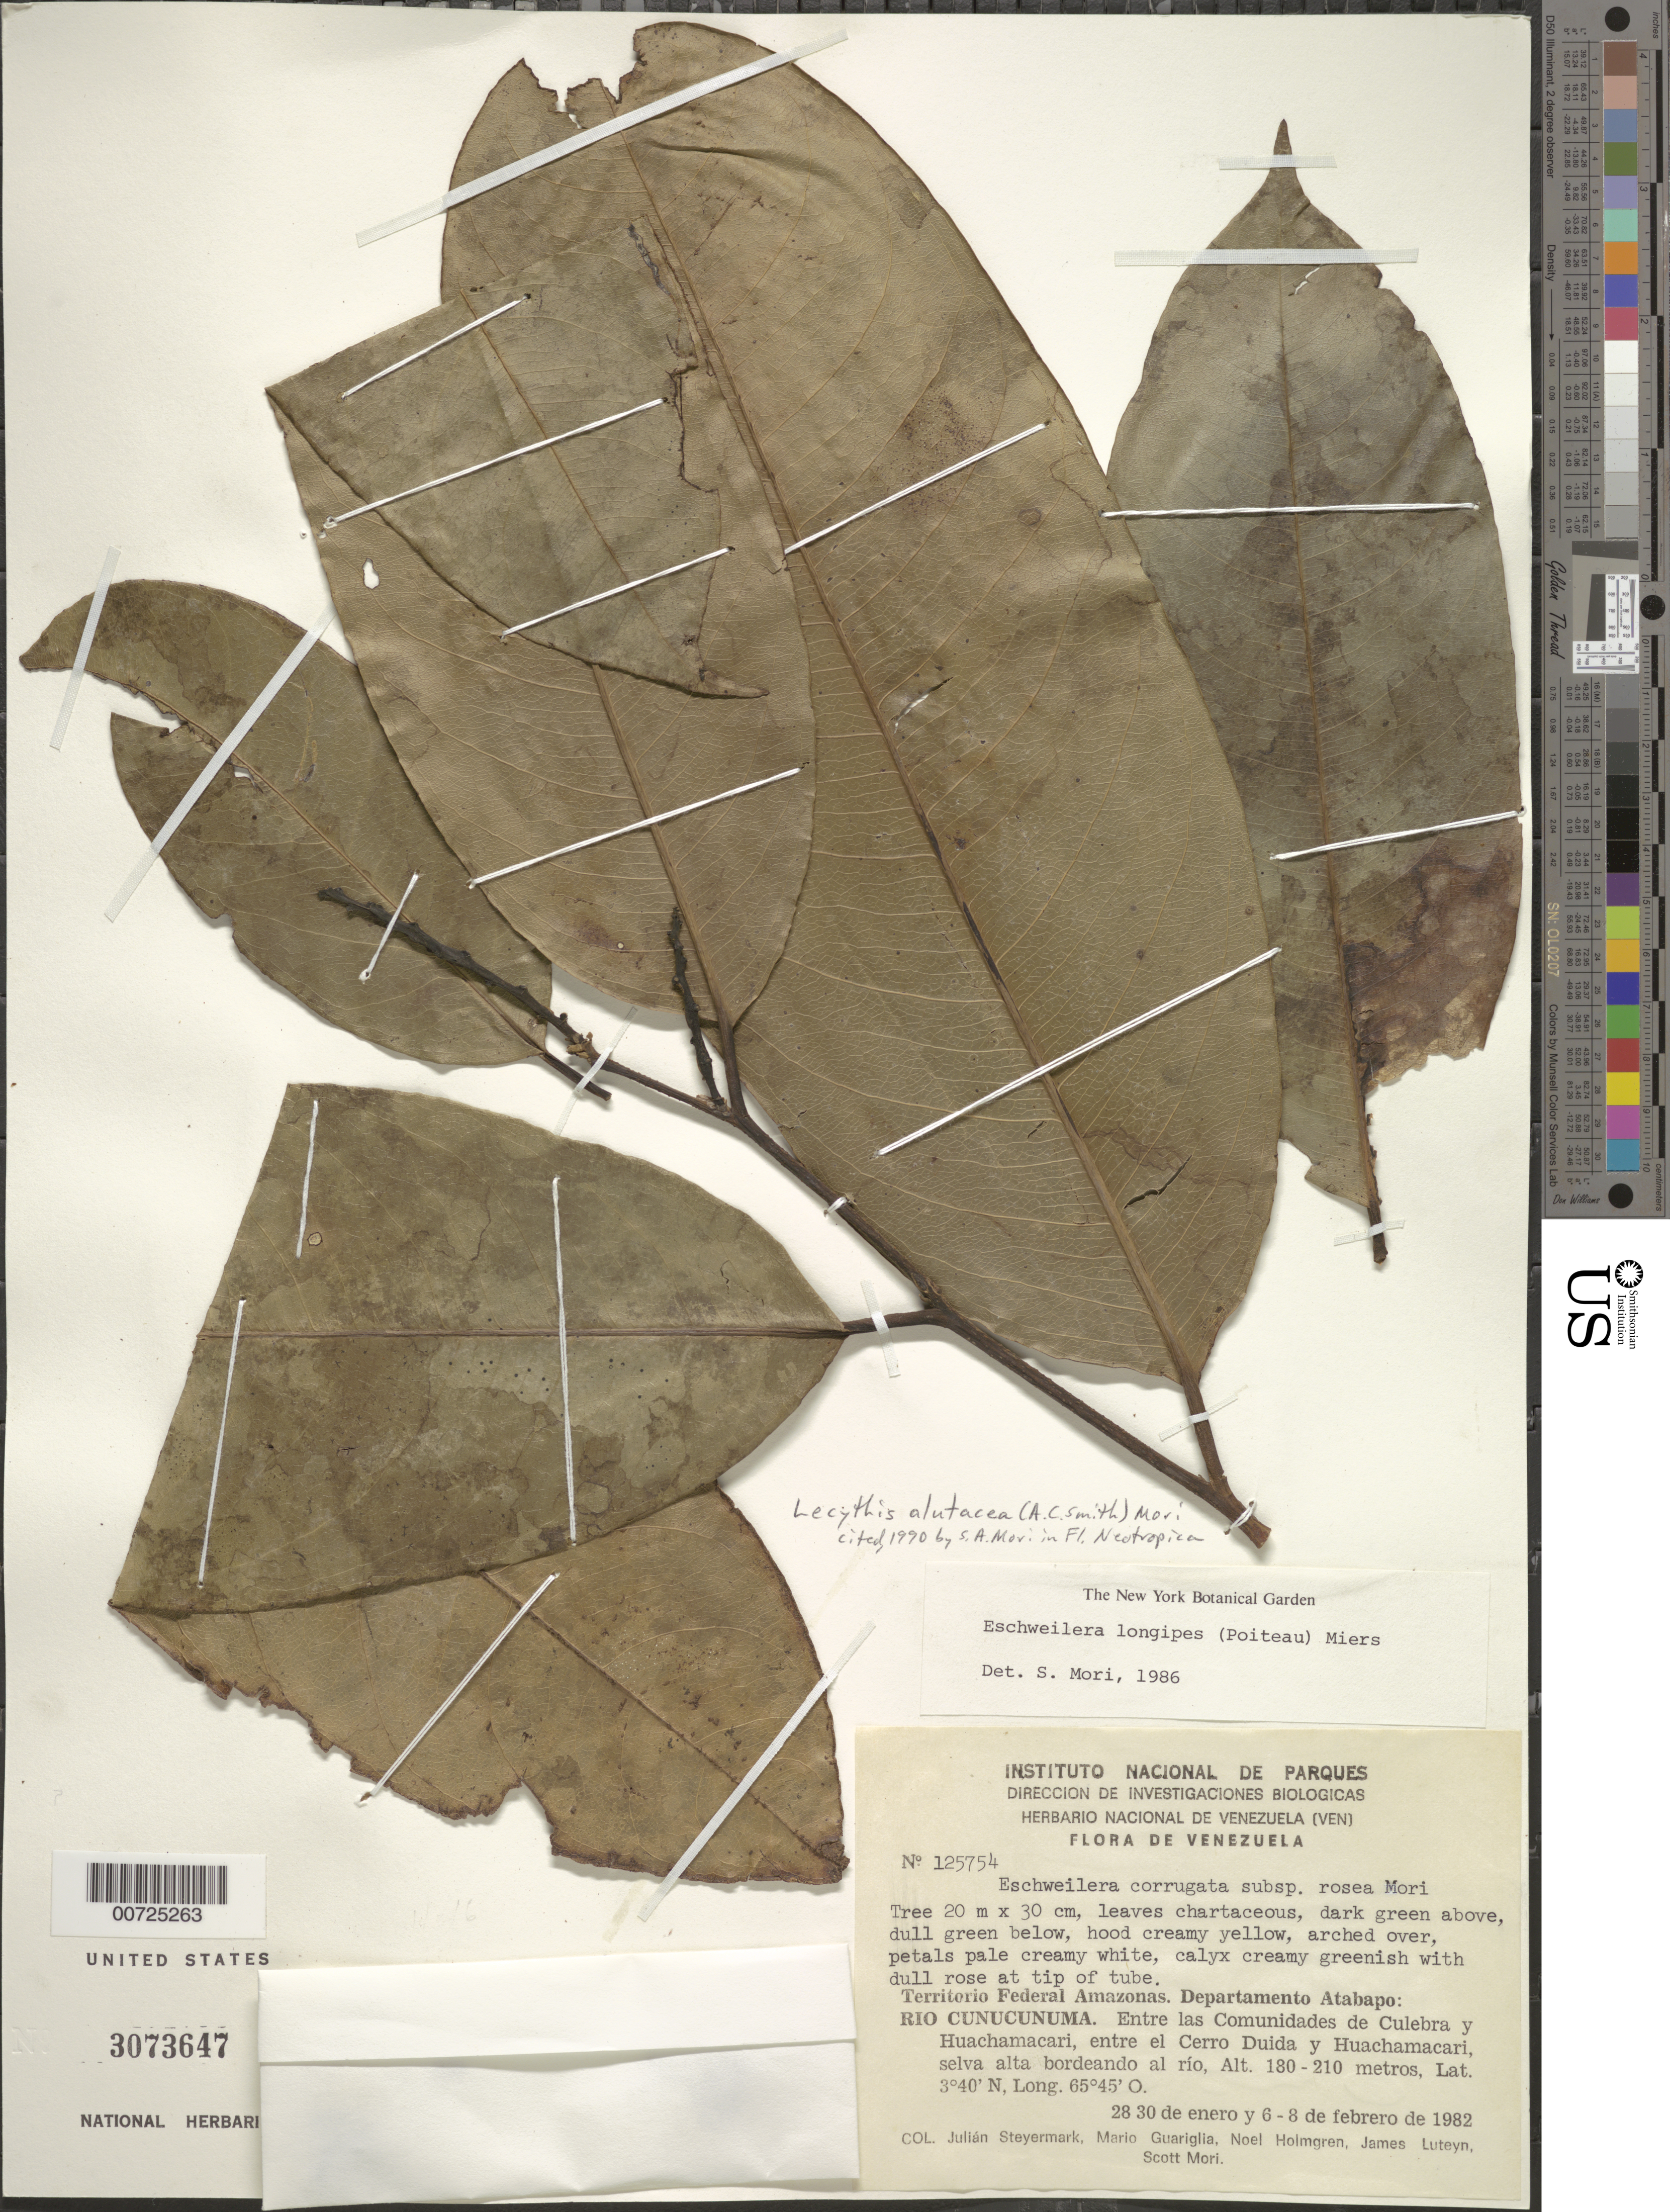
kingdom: Plantae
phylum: Tracheophyta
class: Magnoliopsida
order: Ericales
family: Lecythidaceae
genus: Lecythis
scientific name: Lecythis alutacea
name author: (A.C. Sm.) S.A. Mori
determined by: Mori, Scott A.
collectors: J. Steyermark, M. Guariglia P., N. H. Holmgren, J. L. Luteyn & S. Mori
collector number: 125754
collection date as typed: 28-Jan-82 to 8-Feb-82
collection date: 1982-01-28/1982-02-08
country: Venezuela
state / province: Amazonas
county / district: Atabapo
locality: Cuminidad de Culebra to Huachamacari and Cerro Duida to Huachamacari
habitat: High forest near river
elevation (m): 180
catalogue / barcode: US 3073647